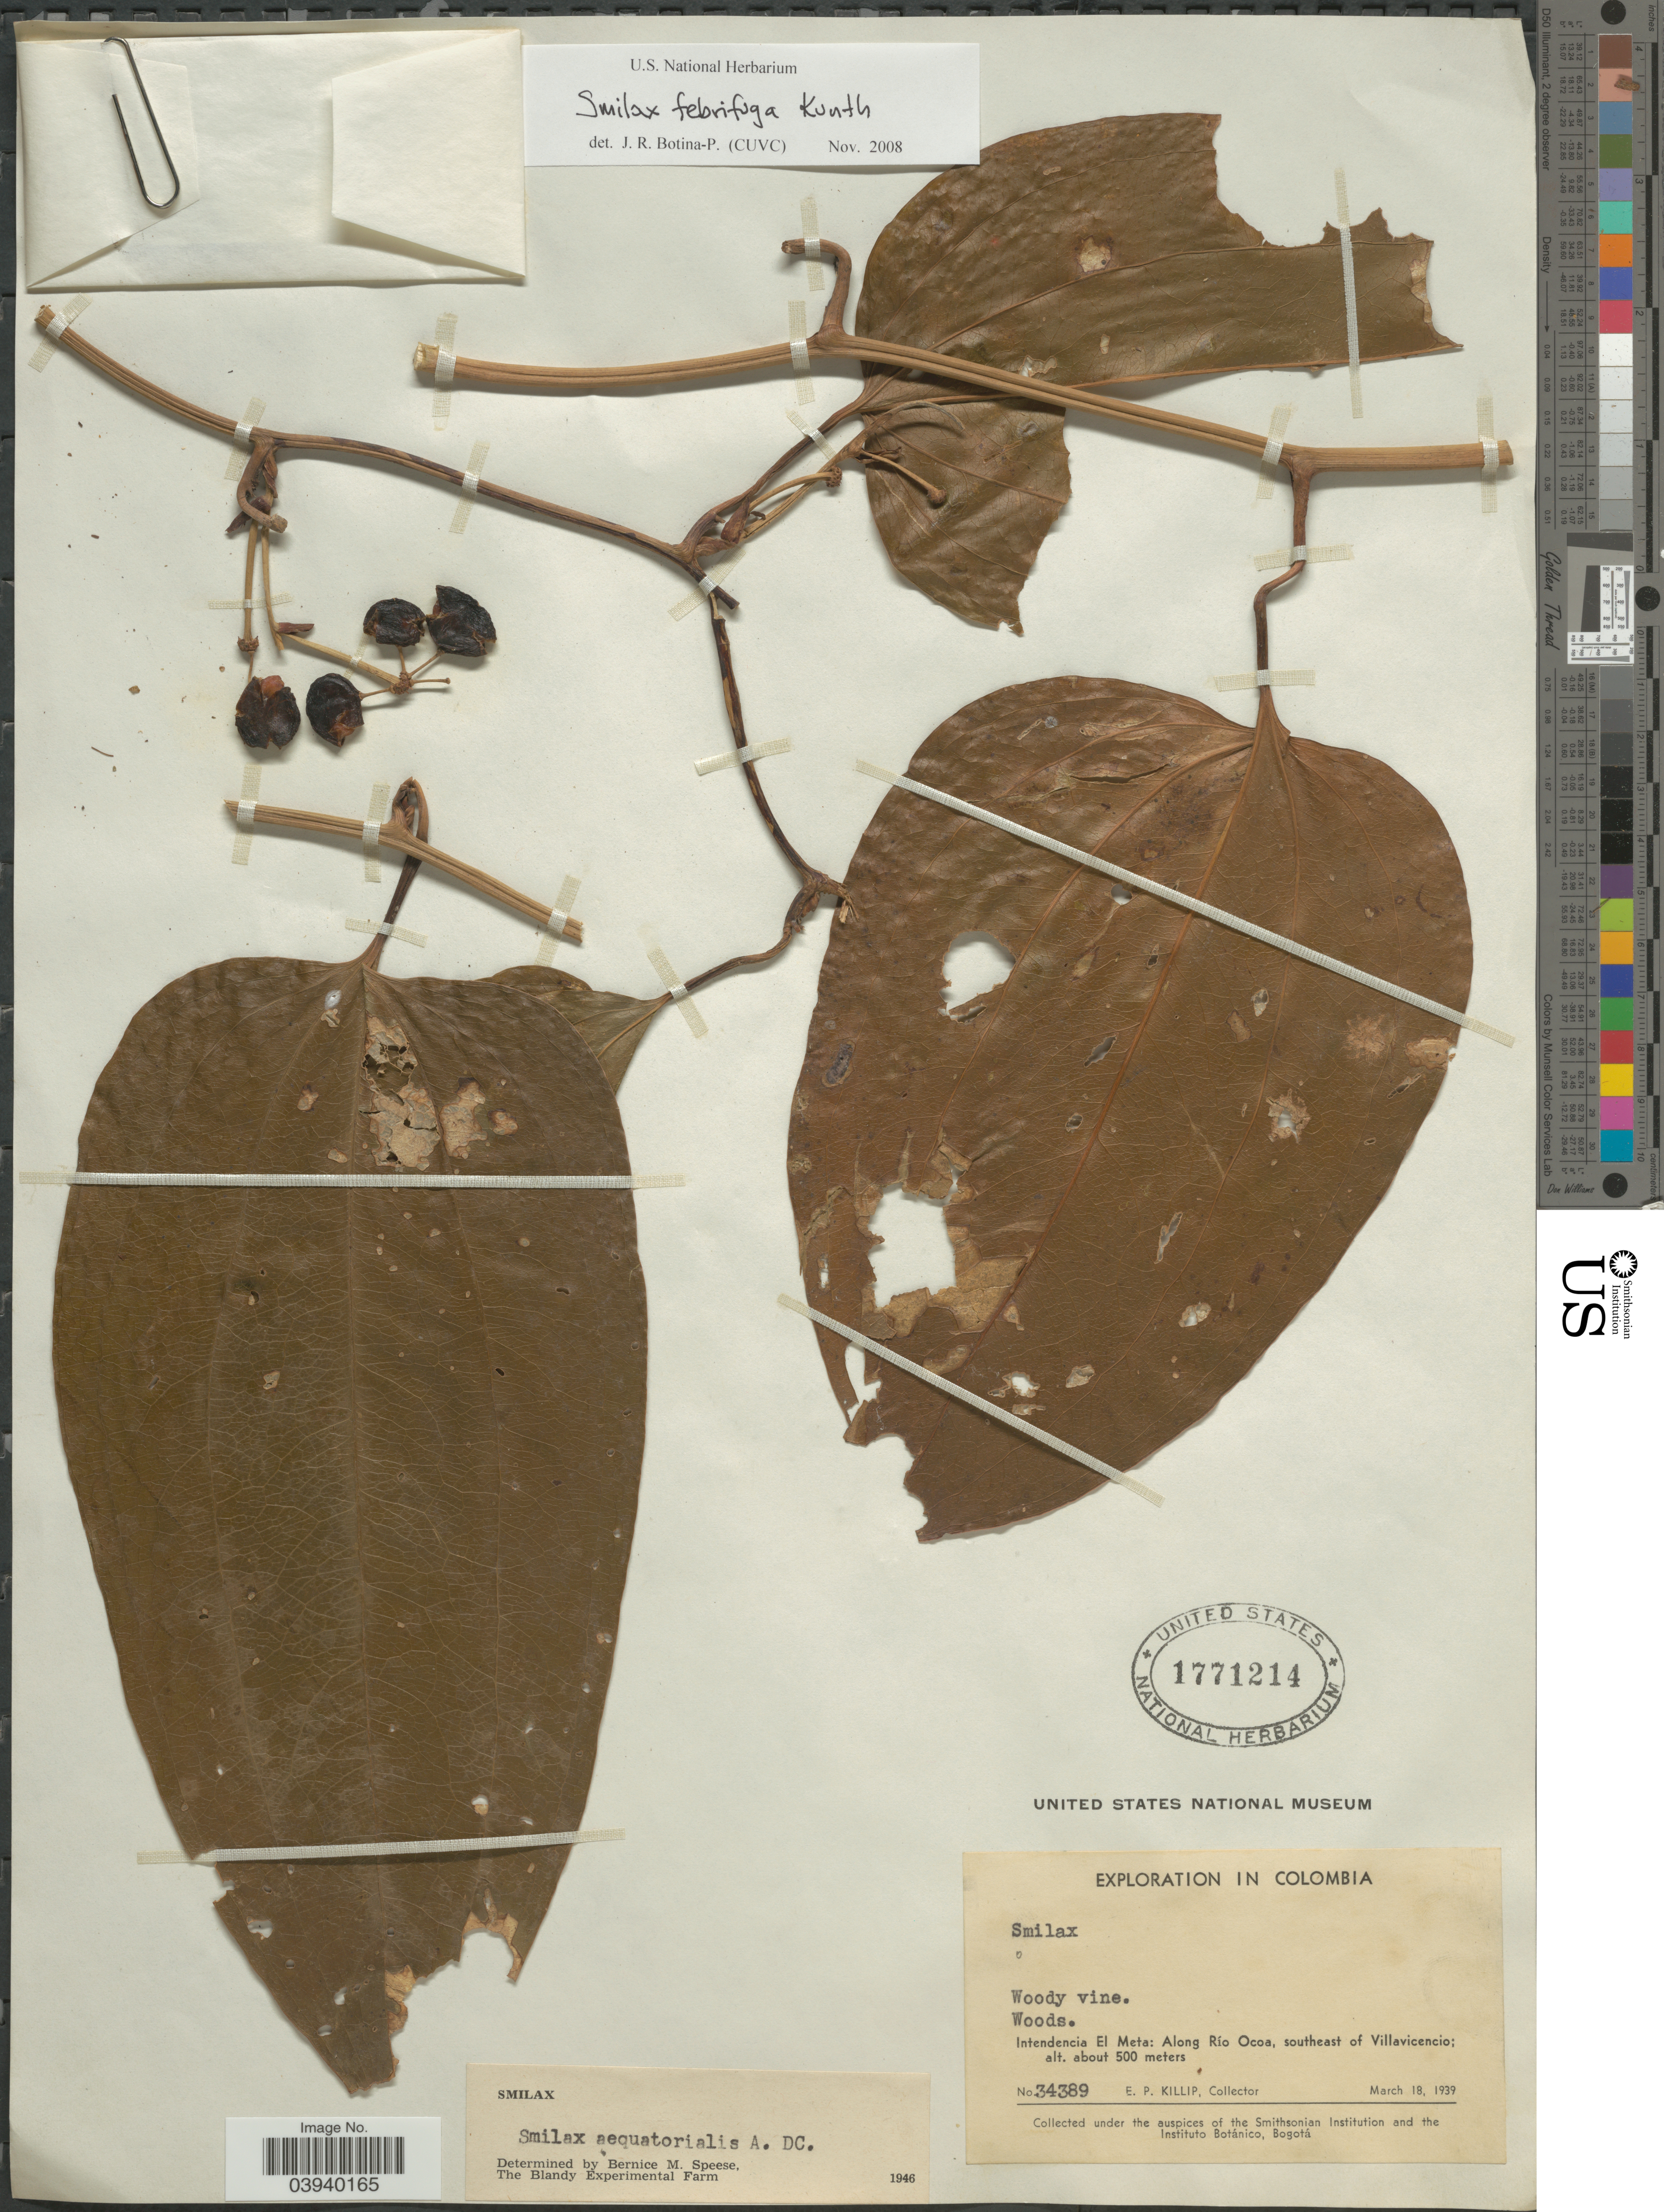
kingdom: Plantae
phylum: Tracheophyta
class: Liliopsida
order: Liliales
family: Smilacaceae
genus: Smilax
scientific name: Smilax febrifuga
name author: Kunth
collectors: E. P. Killip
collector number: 34389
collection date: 1939-03-18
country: Colombia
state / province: Meta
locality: Intendencia El Meta: Along Río Ocoa, southeast of Villavicencio.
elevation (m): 500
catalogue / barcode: US 1771214